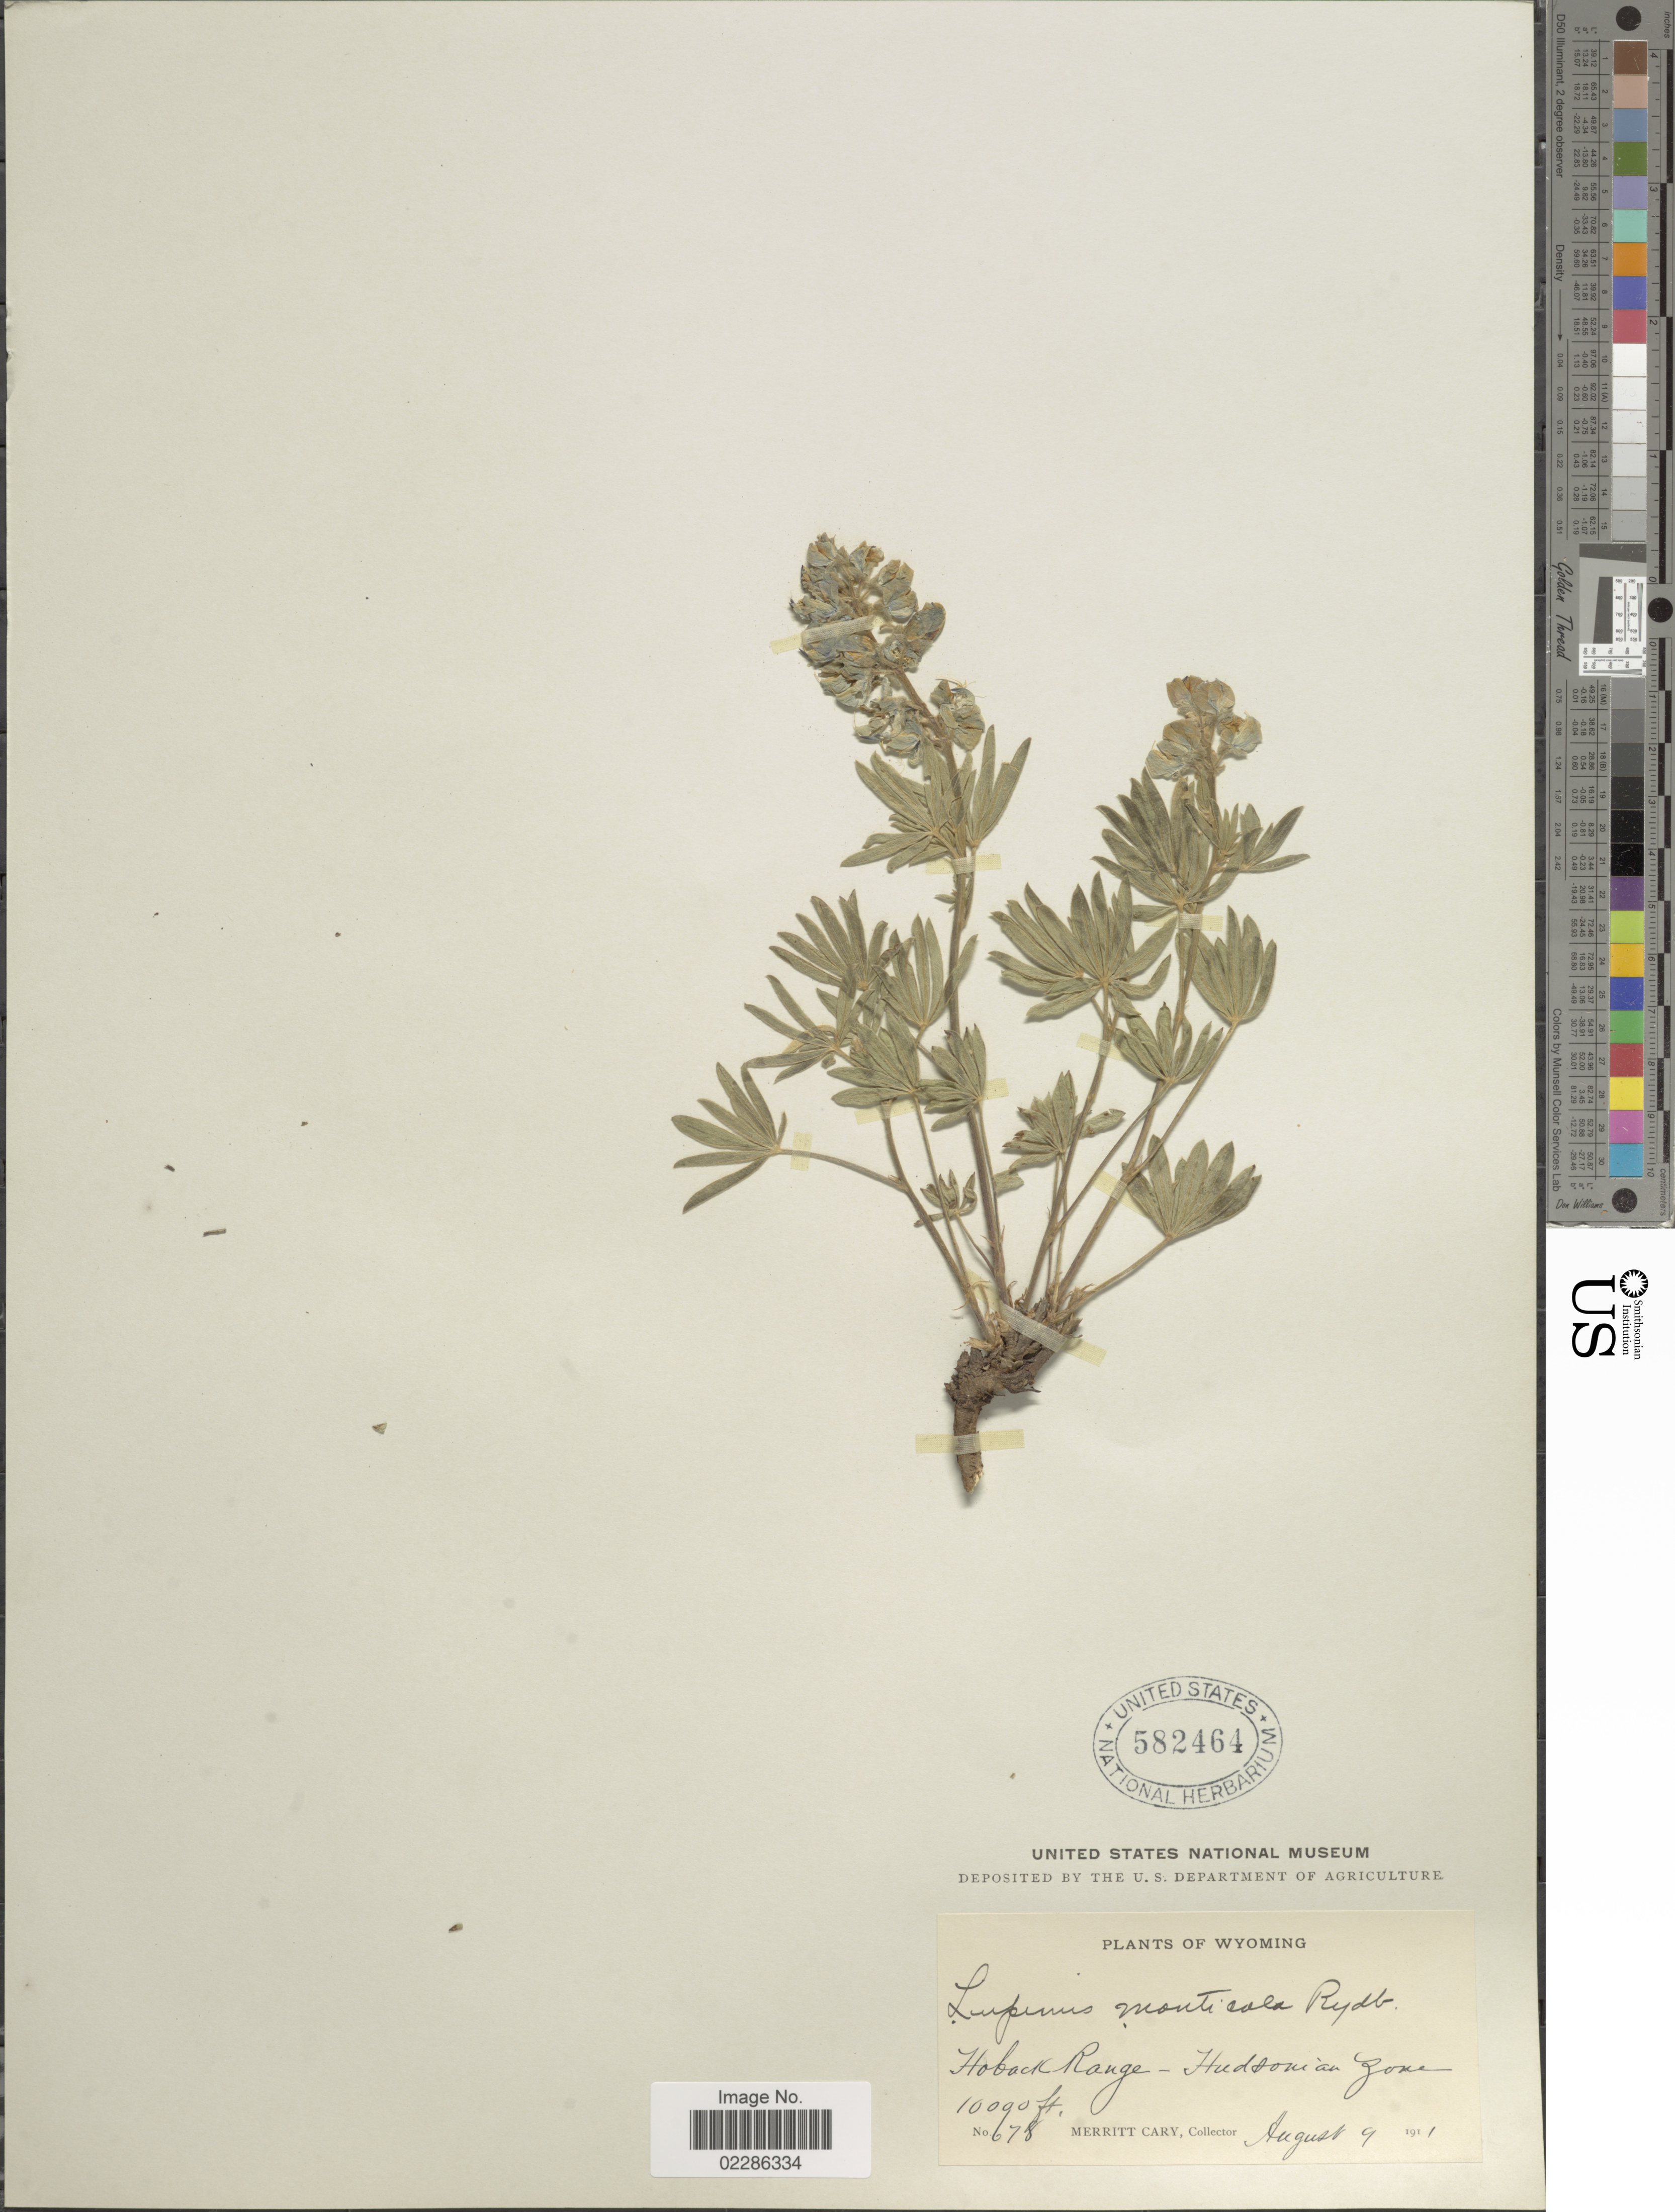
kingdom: Plantae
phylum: Tracheophyta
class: Magnoliopsida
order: Fabales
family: Fabaceae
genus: Lupinus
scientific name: Lupinus monticola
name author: Rydb.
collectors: M. Cary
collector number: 678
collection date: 1911-08-09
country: United States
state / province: Wyoming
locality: Hoback Range - Hudsonian Zone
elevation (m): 3048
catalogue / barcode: US 582464